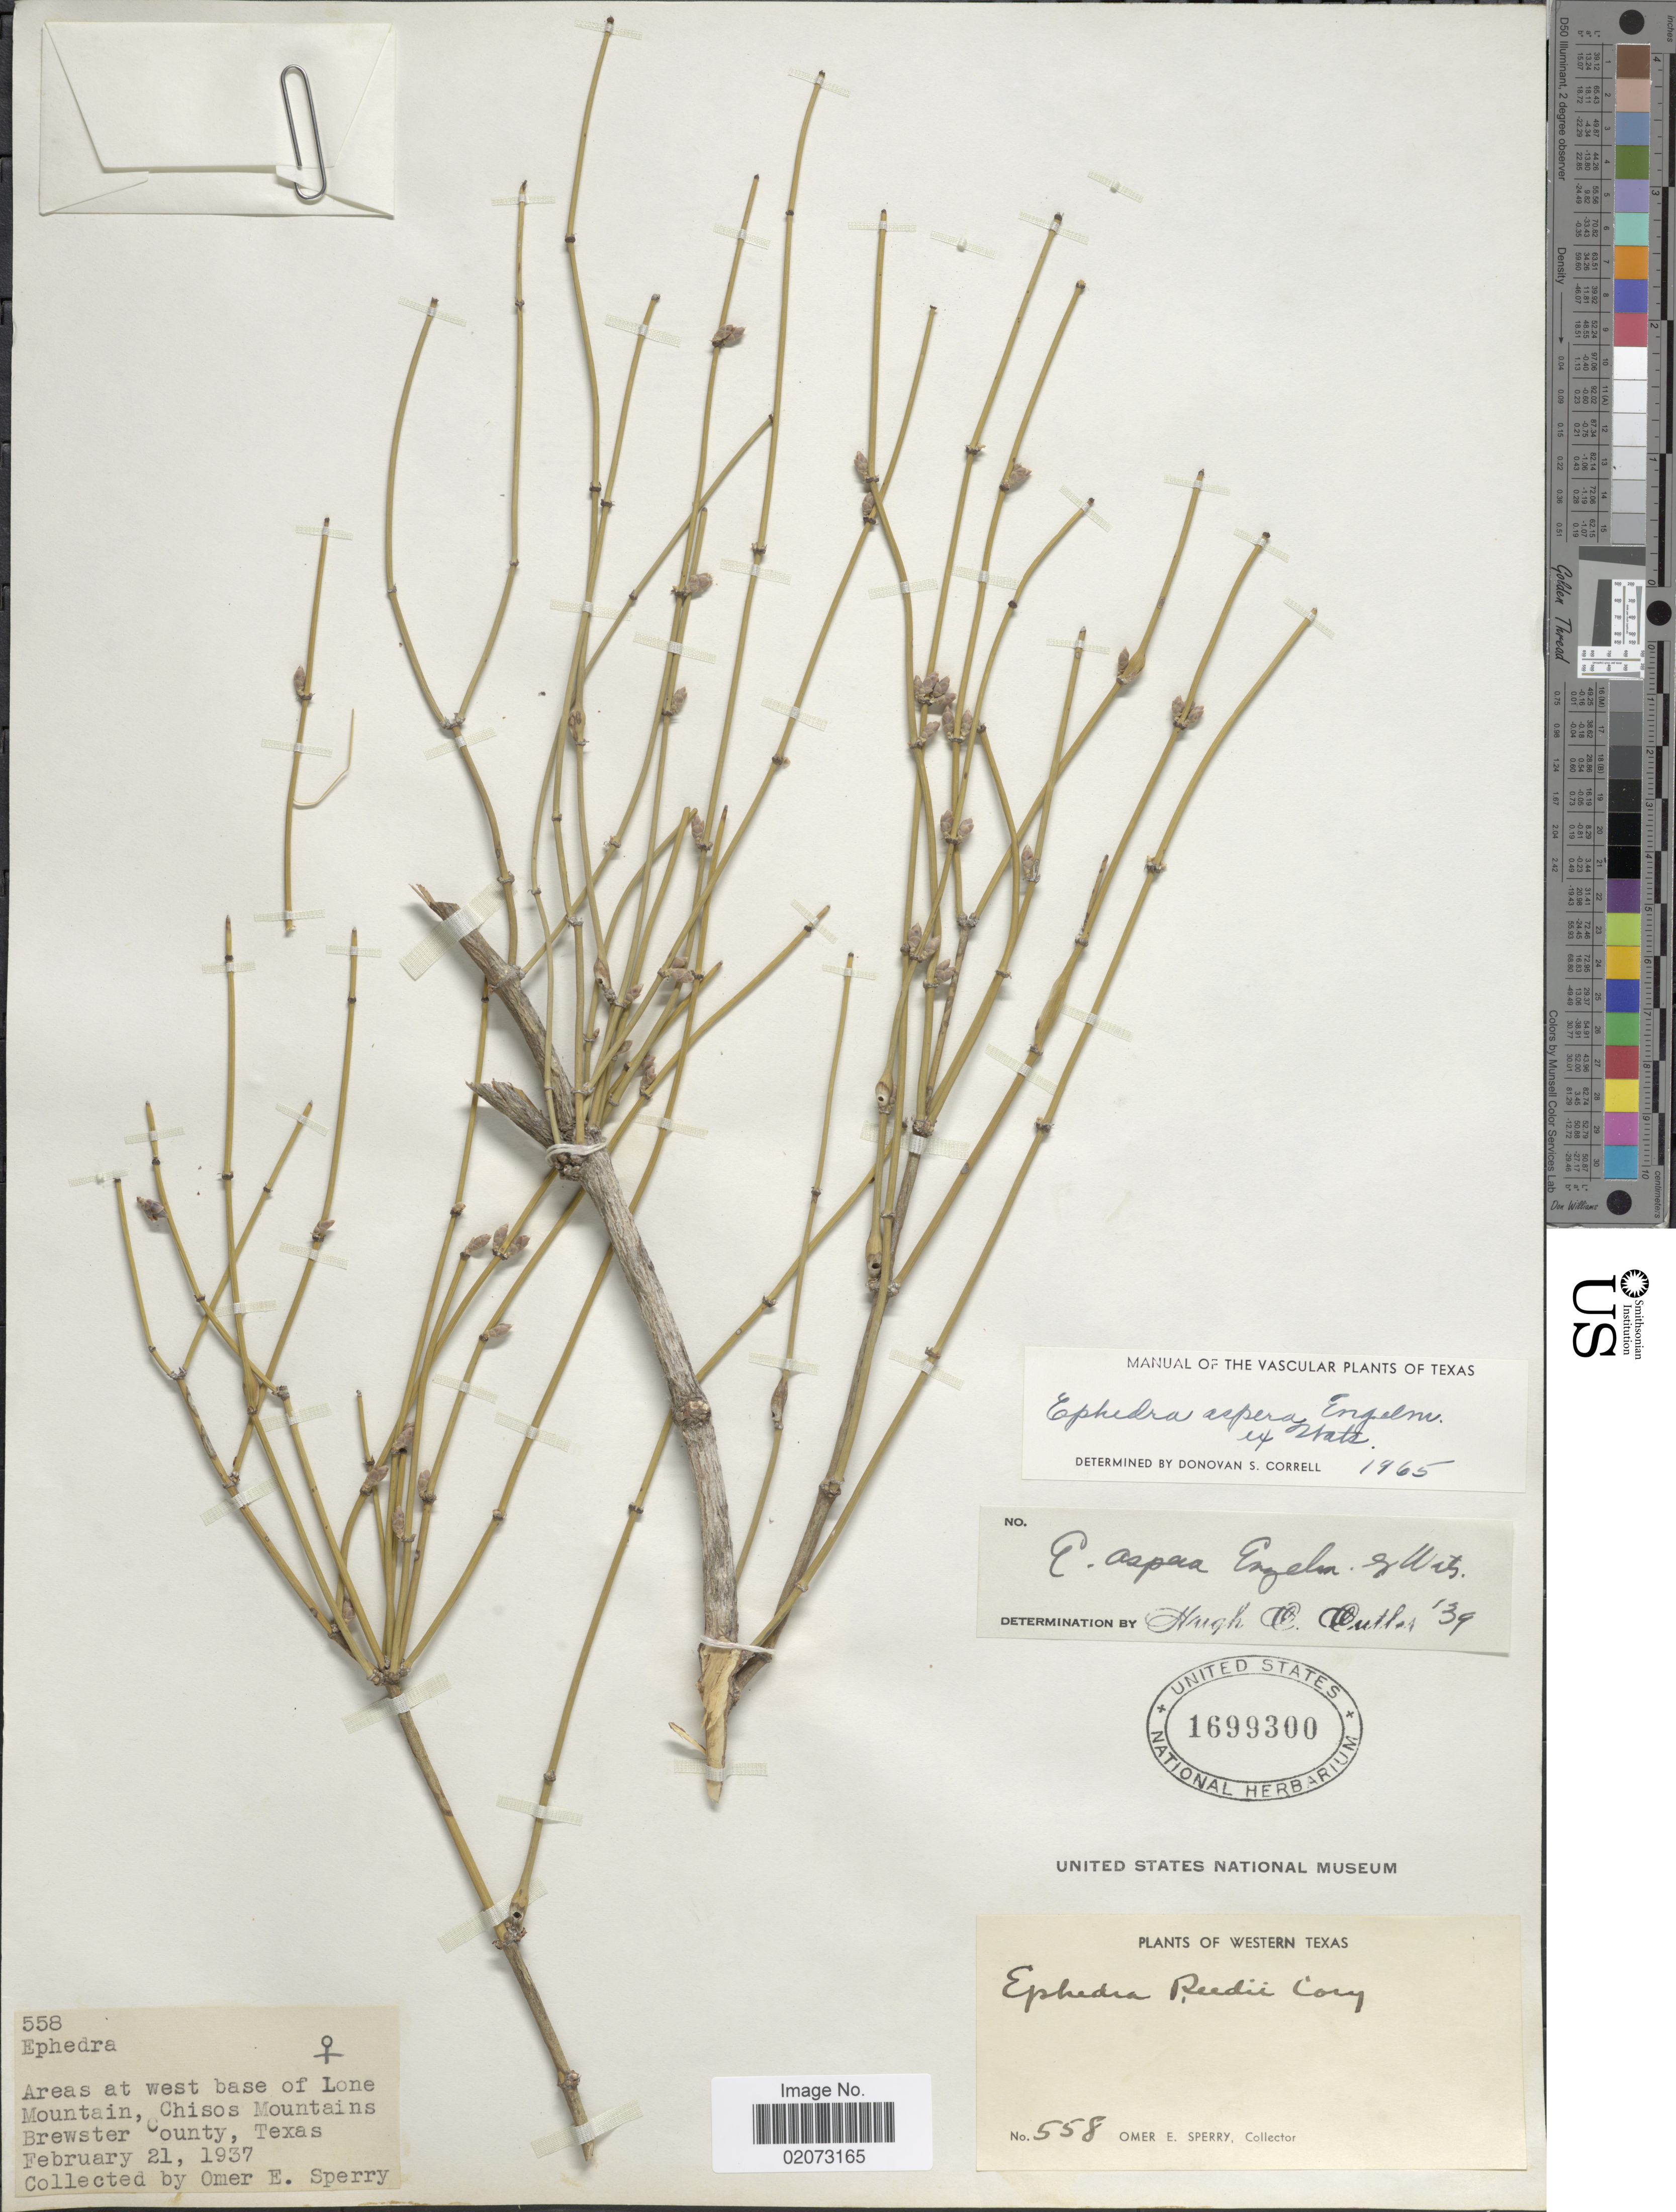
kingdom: Plantae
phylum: Tracheophyta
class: Gnetopsida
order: Ephedrales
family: Ephedraceae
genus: Ephedra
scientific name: Ephedra aspera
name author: Engelm. ex S. Watson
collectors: O. E. Sperry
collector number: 558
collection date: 1937-02-21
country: United States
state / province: Texas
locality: Area at base of Lone Mountain. Chisos Mountains, Brewster County. Western Texas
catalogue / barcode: US 1699300